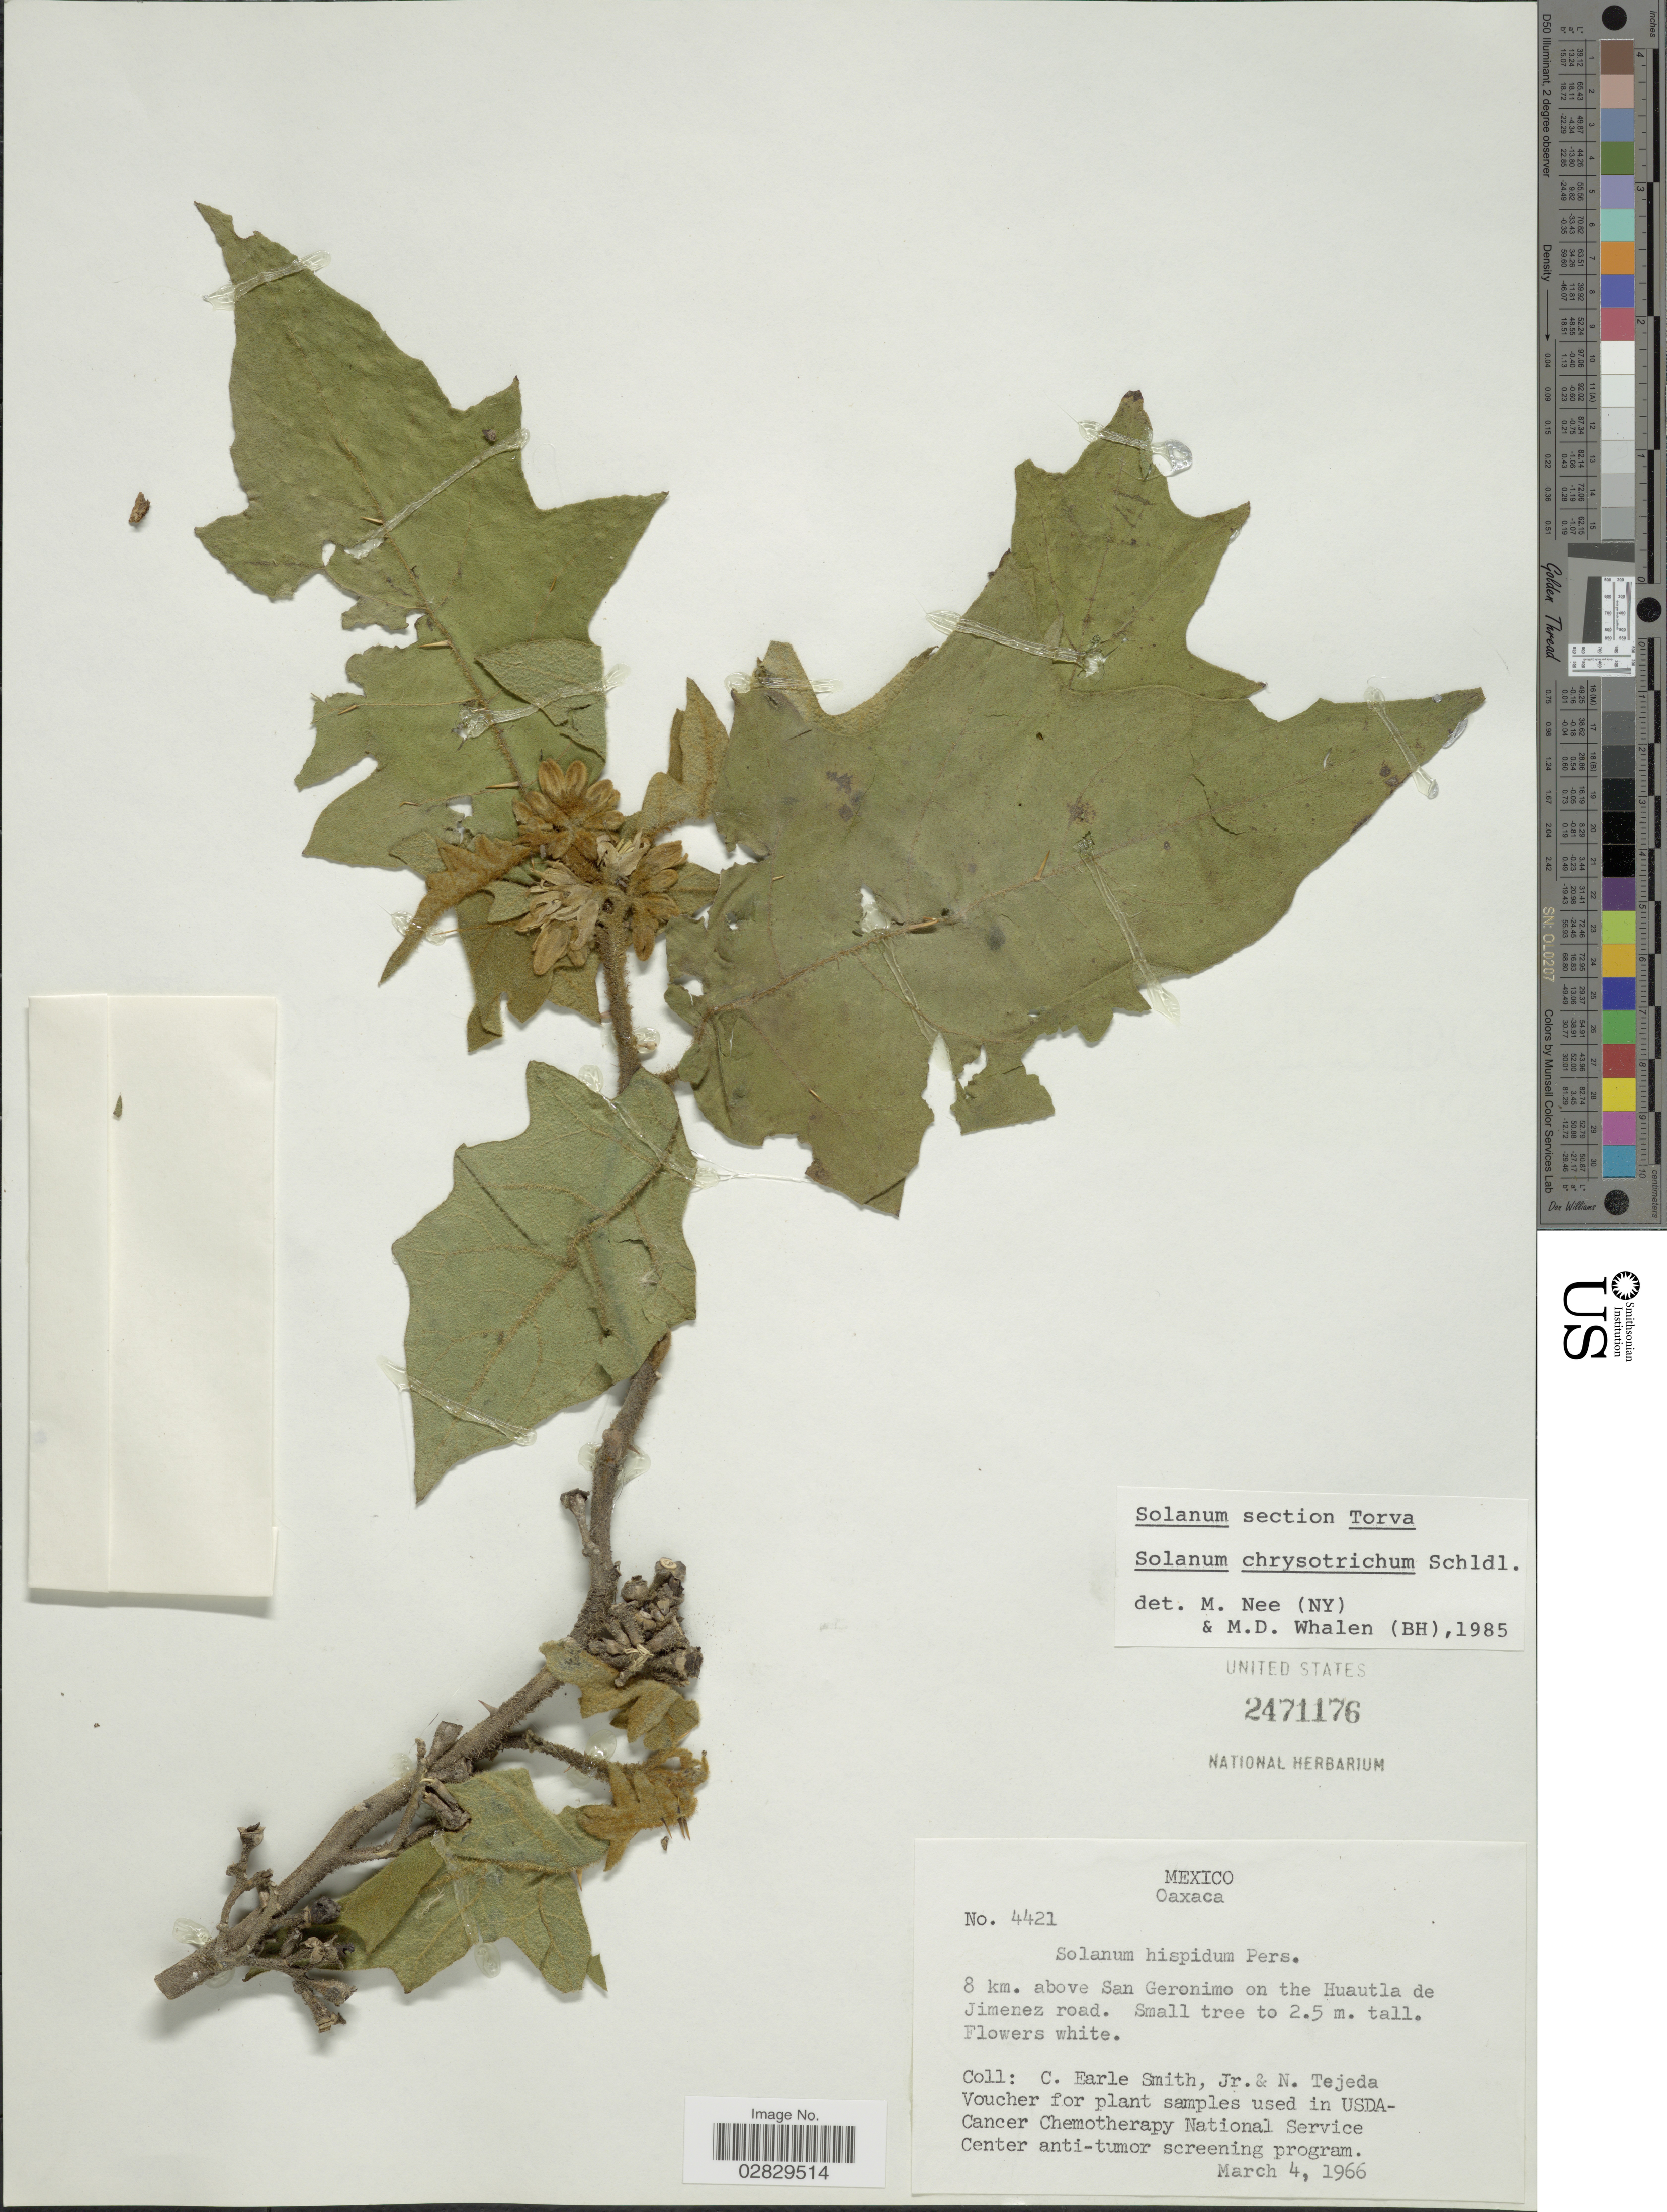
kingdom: Plantae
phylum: Tracheophyta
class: Magnoliopsida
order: Solanales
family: Solanaceae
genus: Solanum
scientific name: Solanum chrysotrichum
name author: Schltdl.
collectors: C. E. Smith Jr. & N. Tejeda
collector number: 4421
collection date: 1966-03-04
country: Mexico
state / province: Oaxaca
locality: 8 km. above San Geronimo on the Huautla de Jimenez road.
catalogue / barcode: US 2471176